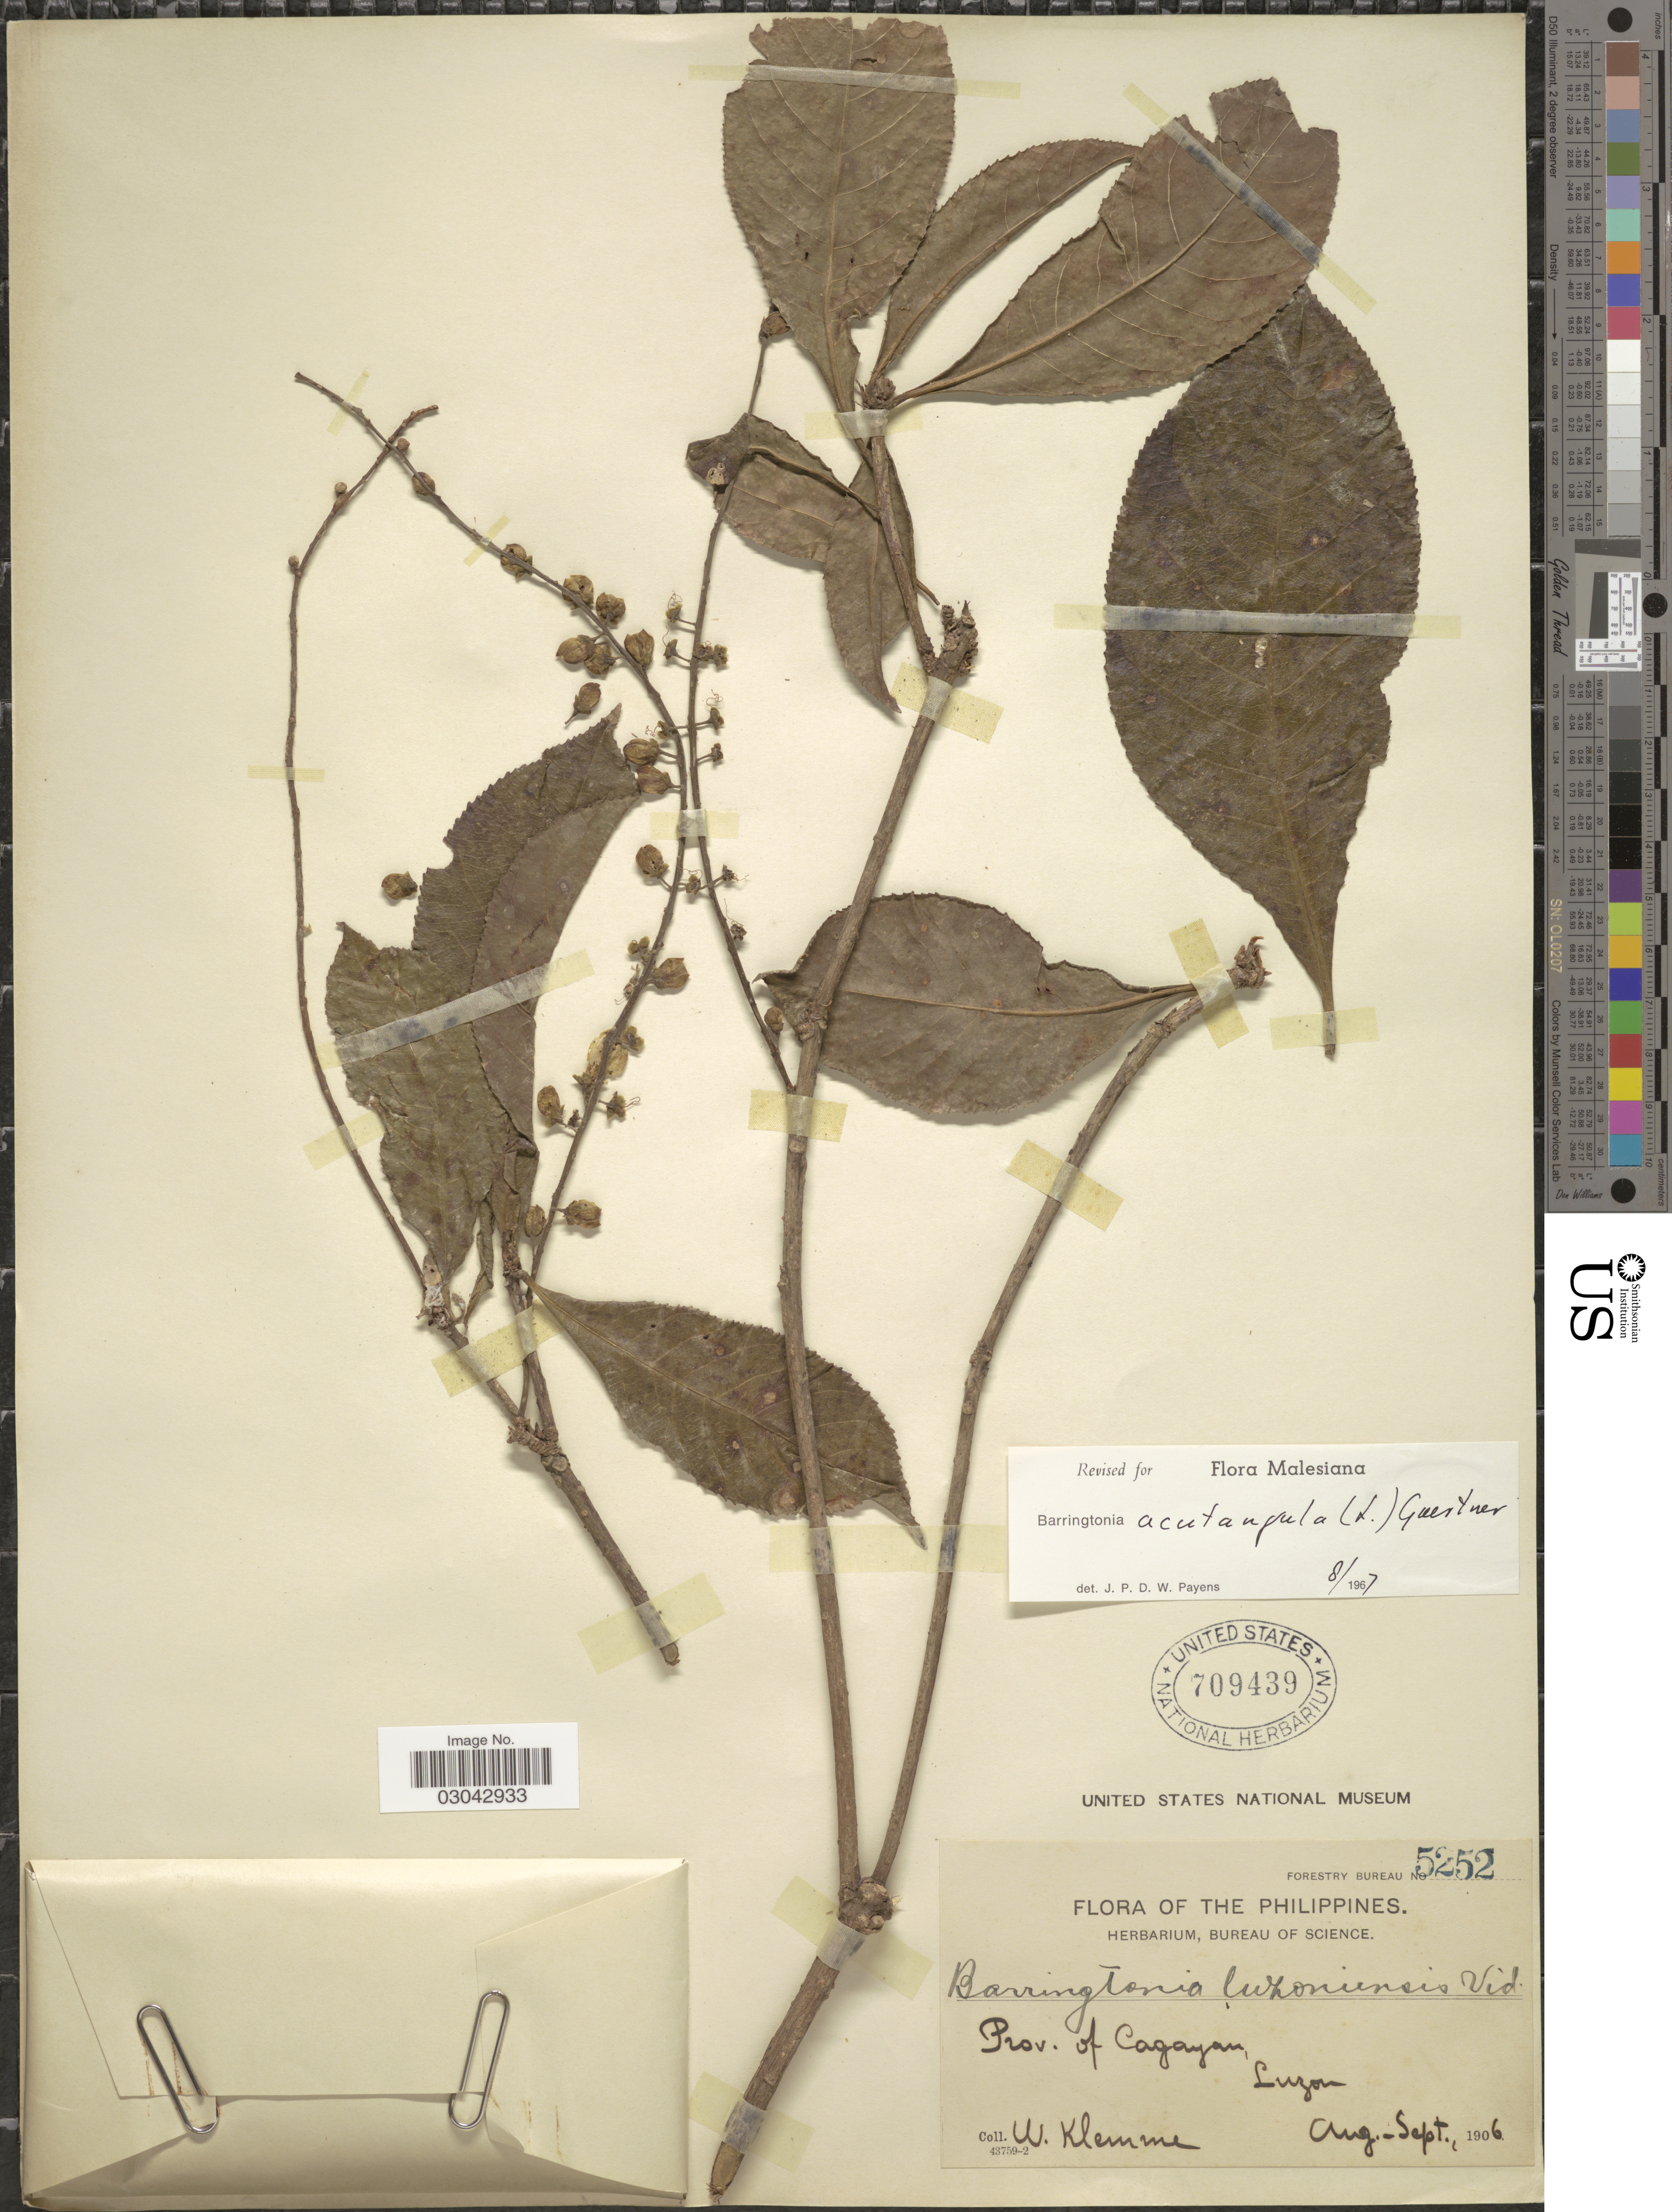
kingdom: Plantae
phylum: Tracheophyta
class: Magnoliopsida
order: Ericales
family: Lecythidaceae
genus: Barringtonia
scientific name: Barringtonia acutangula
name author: (L.) Gaertn.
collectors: W. Klemme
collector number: Forestry Bureau 5252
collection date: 1906-08/1906-09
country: Philippines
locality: Prov. of Cagayan, Luzon.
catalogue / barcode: US 709439